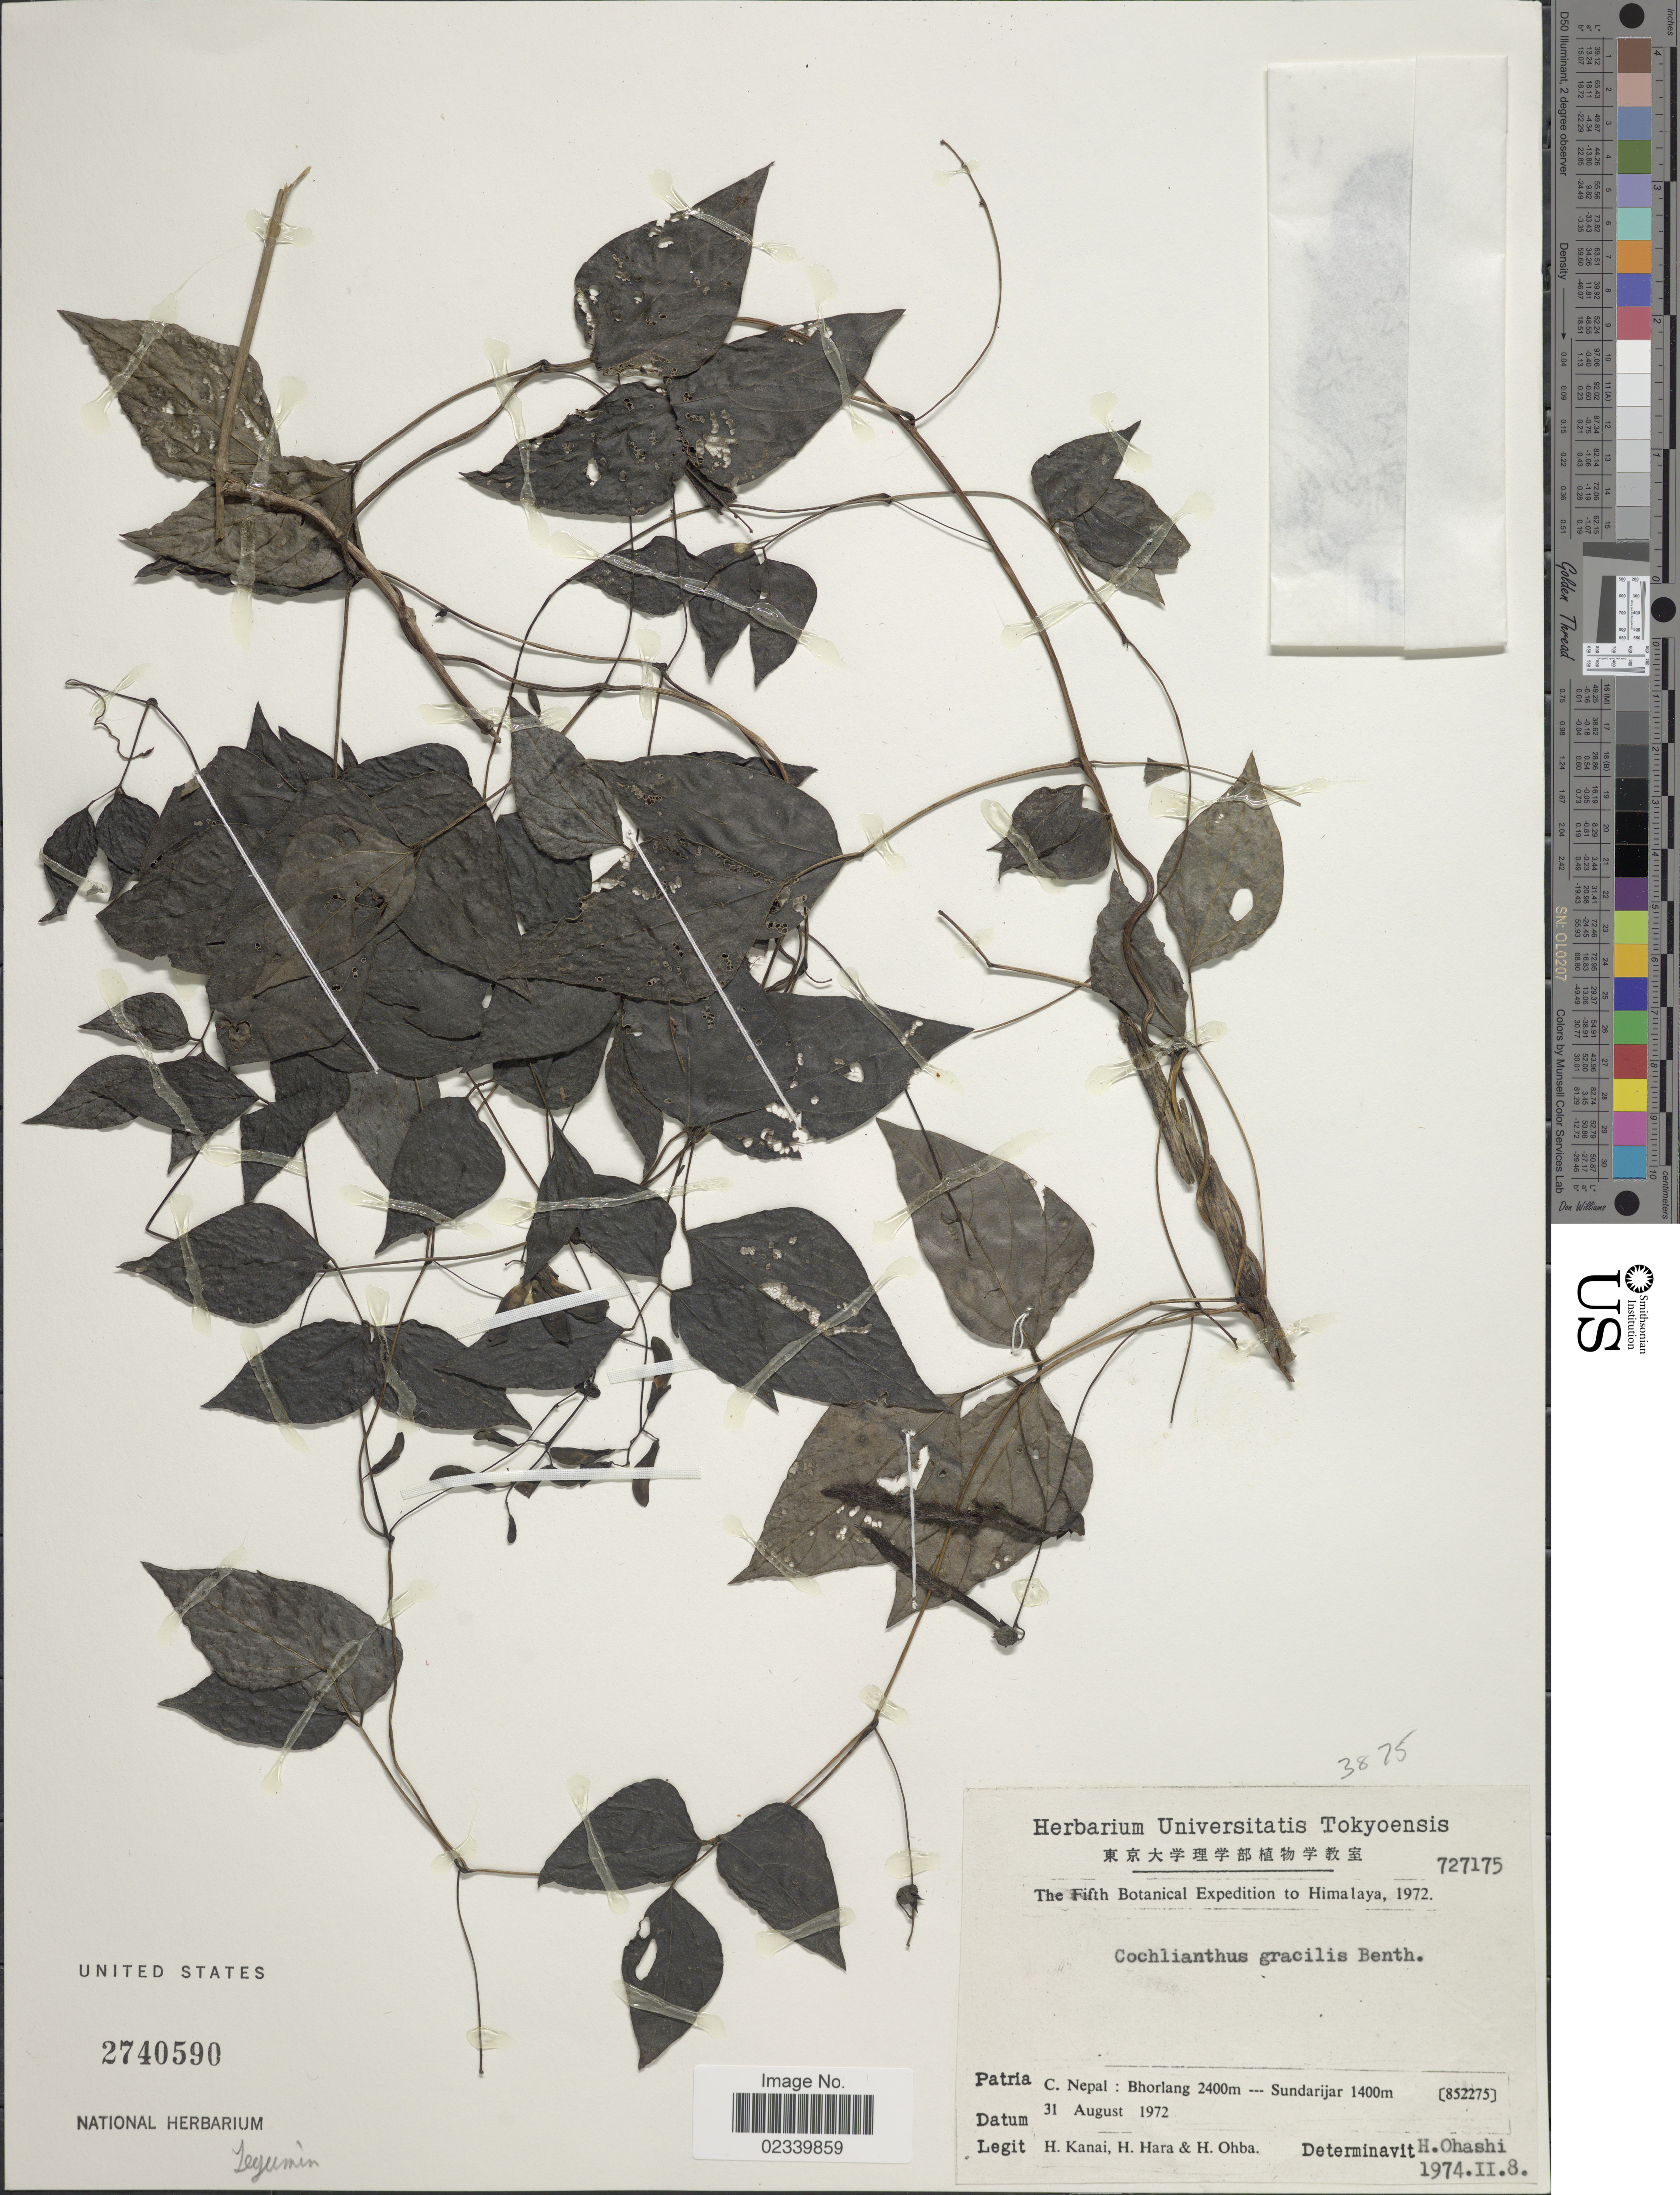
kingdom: Plantae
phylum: Tracheophyta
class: Magnoliopsida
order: Fabales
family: Fabaceae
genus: Cochlianthus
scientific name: Cochlianthus gracilis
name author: Benth.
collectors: H. Kanai, H. Hara & H. Ohba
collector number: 727175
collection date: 1972-08-31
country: Nepal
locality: C. Nepal. Bhorlang - Sundarijar.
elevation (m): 1400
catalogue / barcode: US 2740590